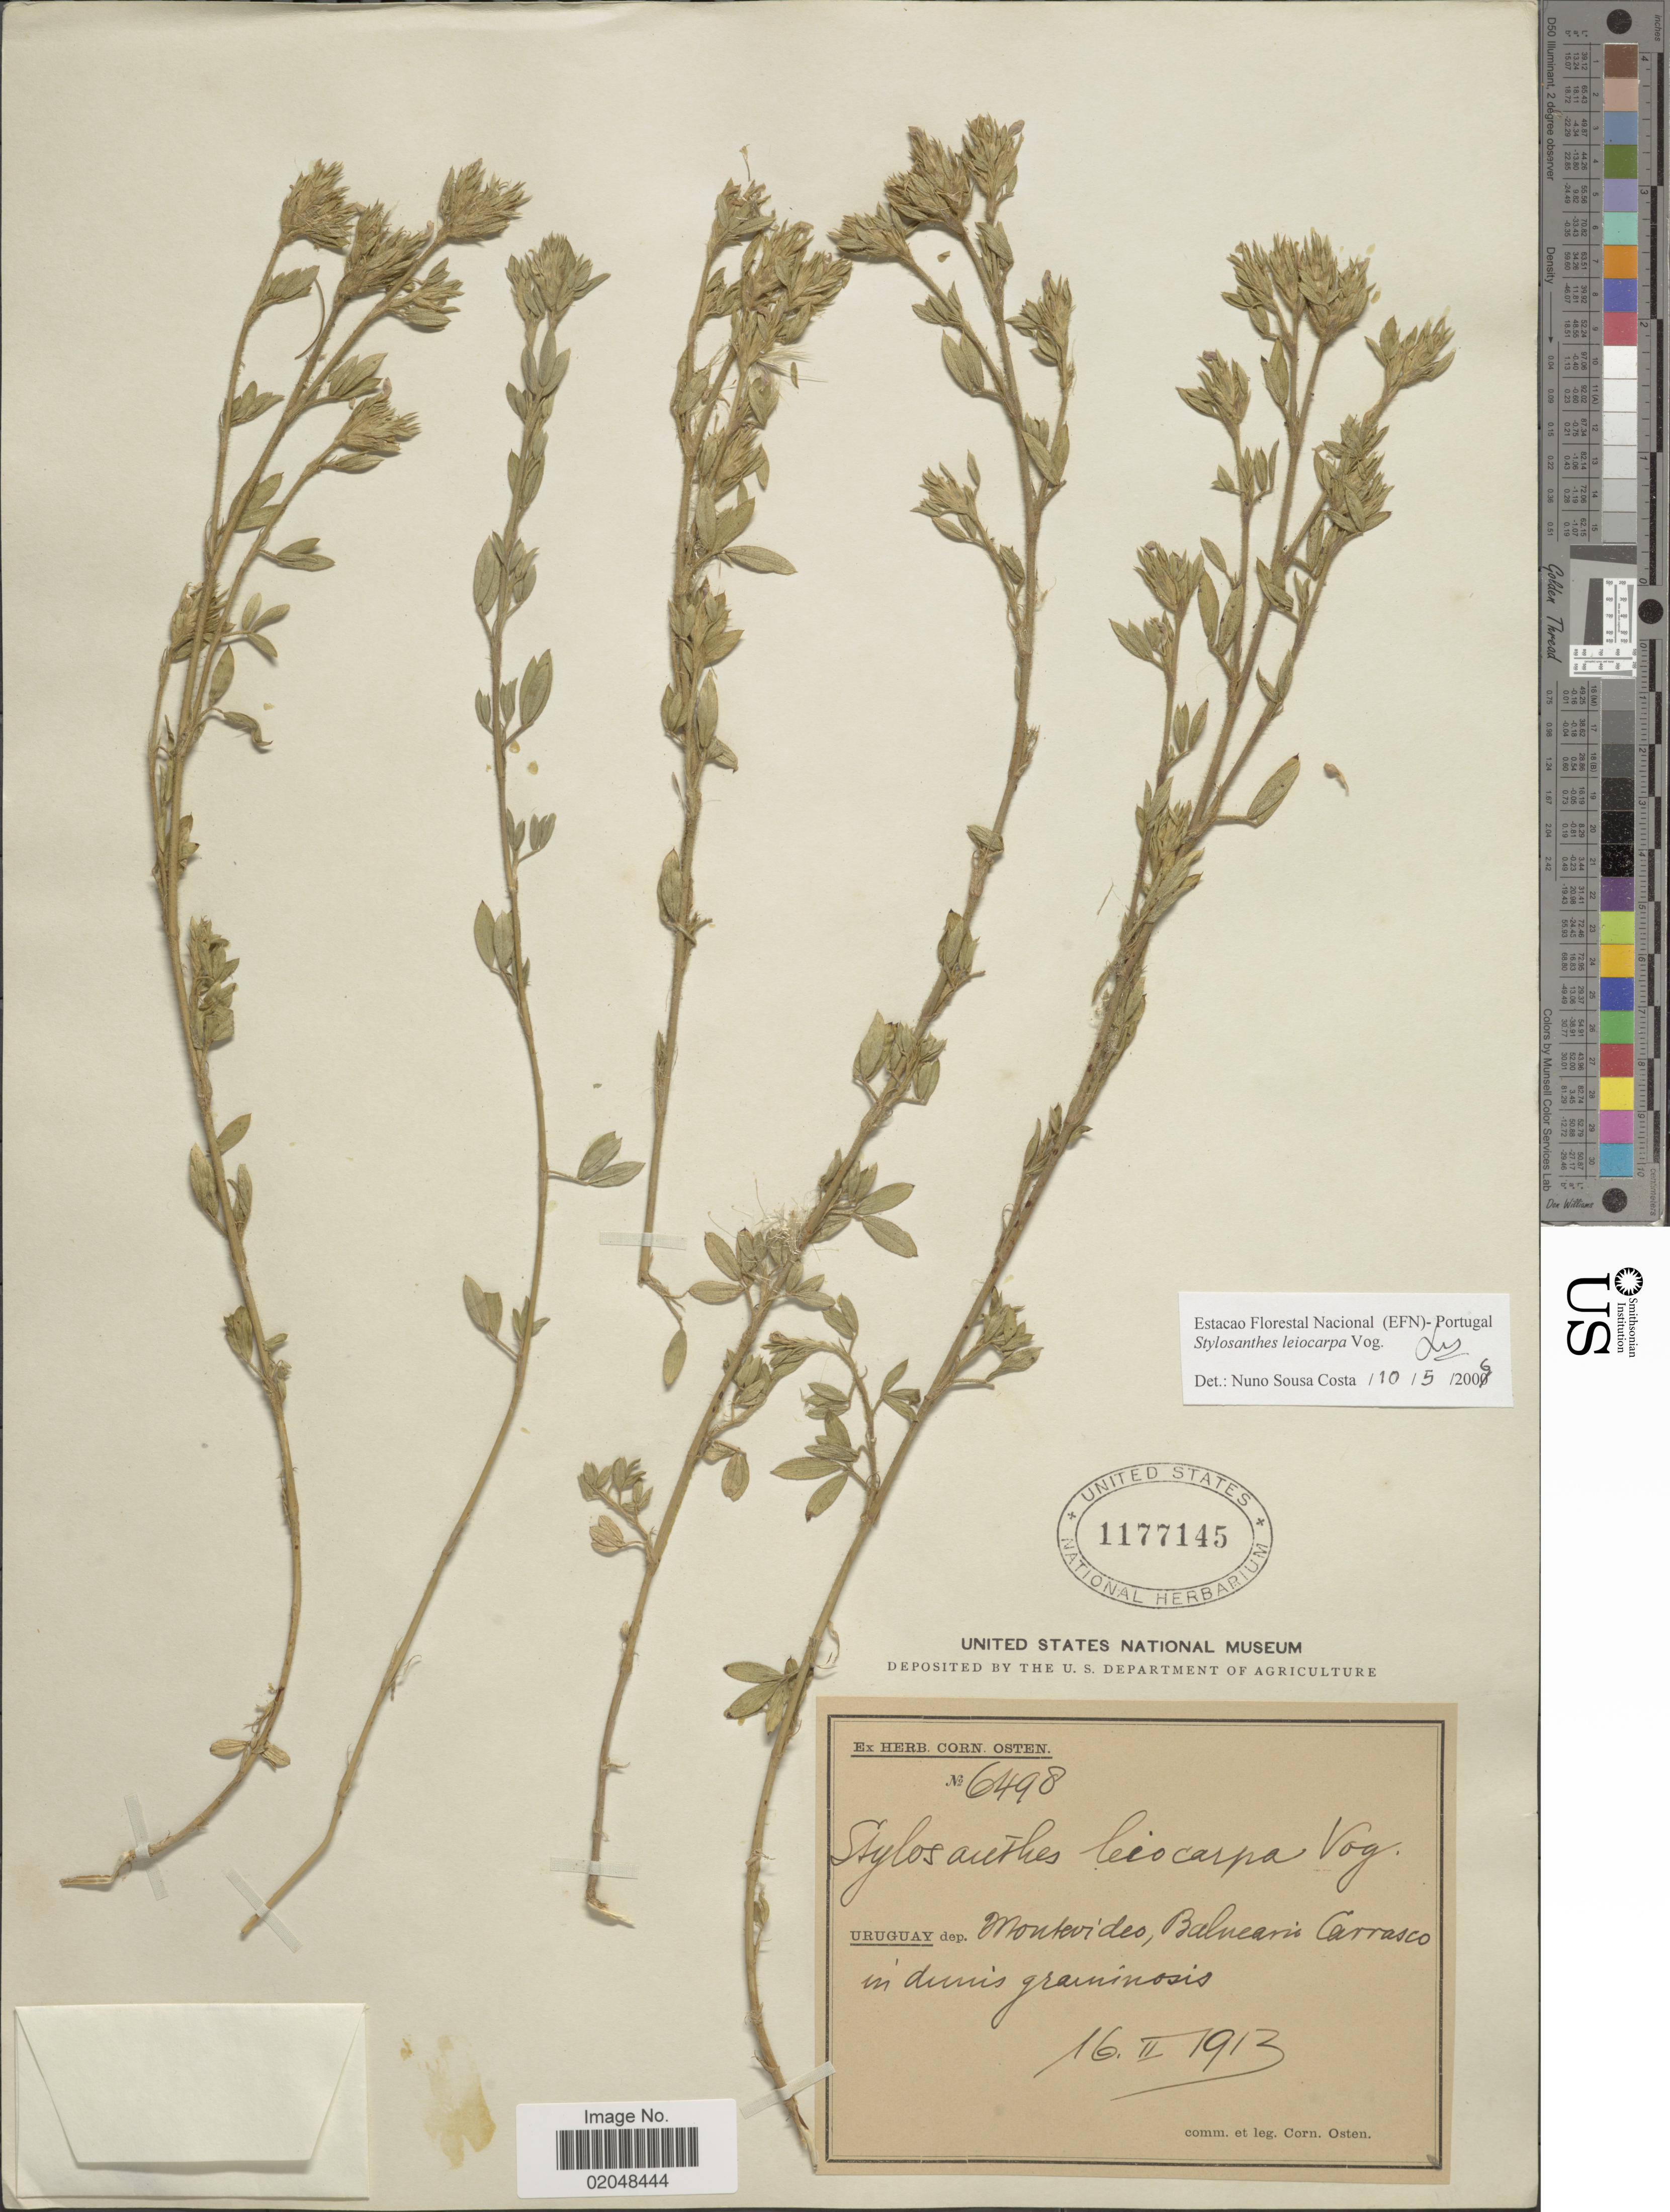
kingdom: Plantae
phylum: Tracheophyta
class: Magnoliopsida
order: Fabales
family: Fabaceae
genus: Stylosanthes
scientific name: Stylosanthes leiocarpa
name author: Vogel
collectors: C. Osten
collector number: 6498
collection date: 1913-02-16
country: Uruguay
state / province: Montevideo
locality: Balnearis Carrasco in dunnis graininosis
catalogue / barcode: US 1177145